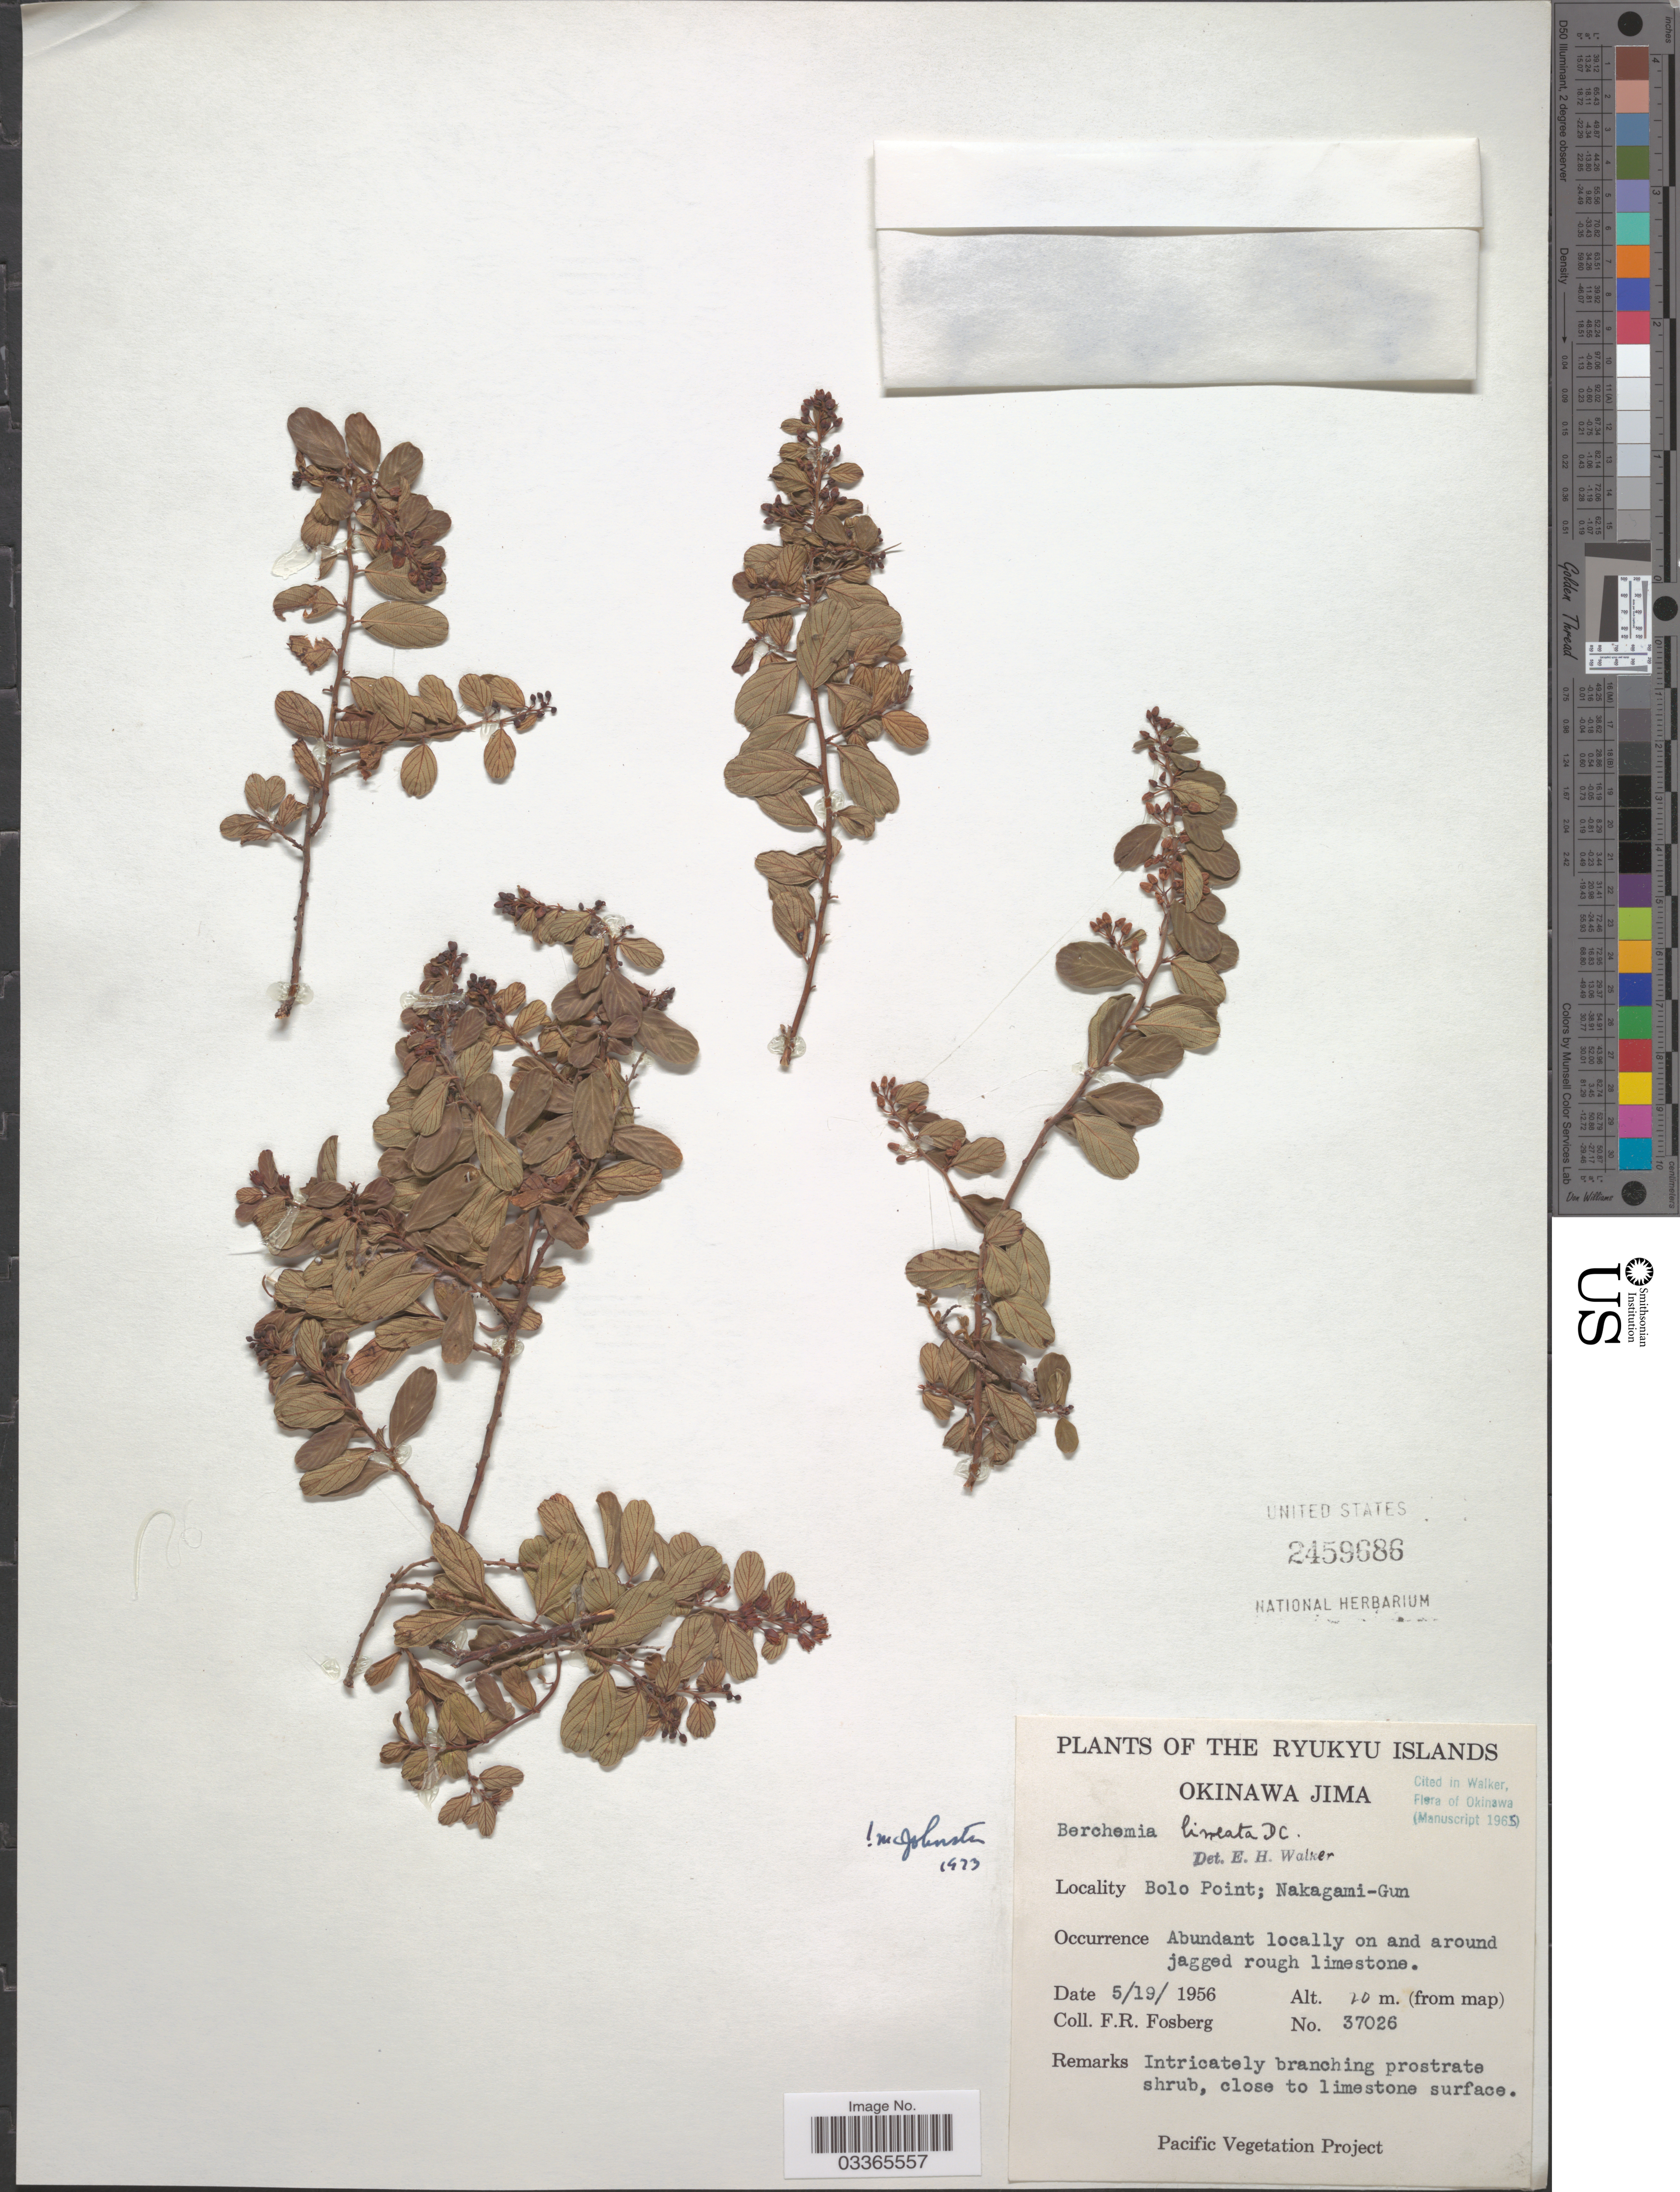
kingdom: Plantae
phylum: Tracheophyta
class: Magnoliopsida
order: Rosales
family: Rhamnaceae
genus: Berchemia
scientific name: Berchemia lineata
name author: (L.) DC.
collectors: F. R. Fosberg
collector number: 37026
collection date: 1956-05-19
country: Japan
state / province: Okinawa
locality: The Ryukyu Islands, Okinawa Jima, Bolo Point; Nakagami-Gun.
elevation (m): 20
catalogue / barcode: US 2459686